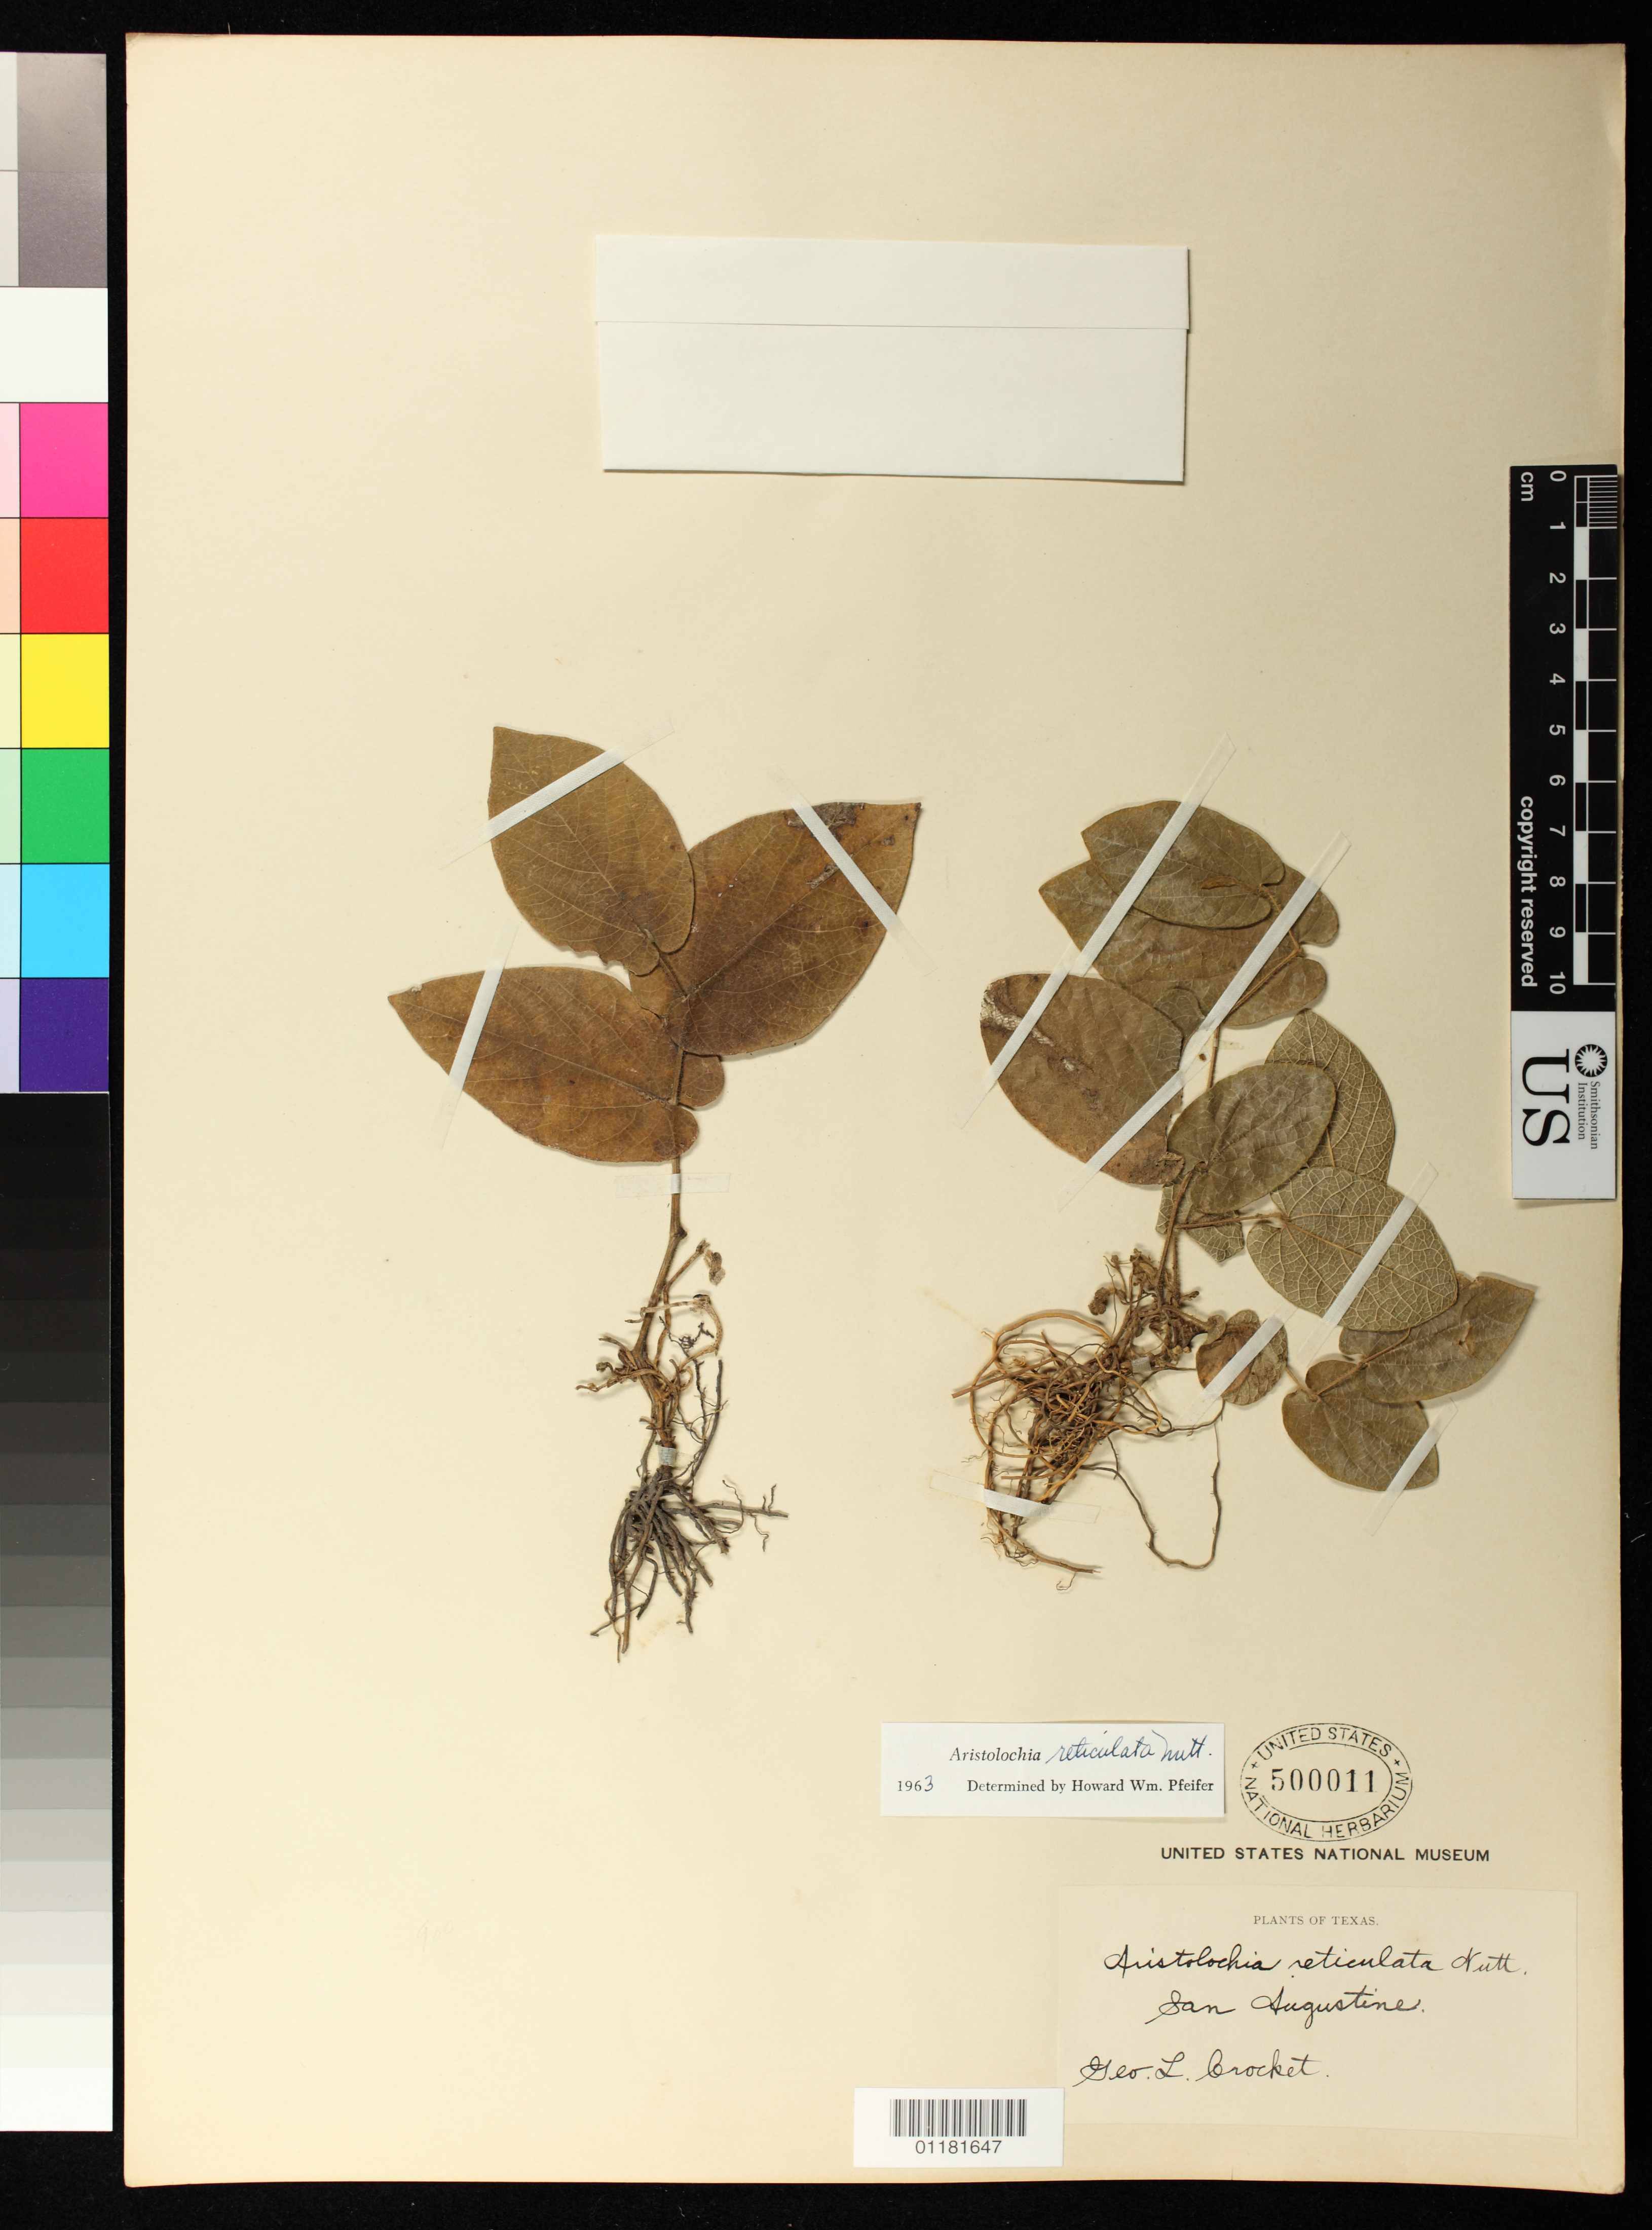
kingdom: Plantae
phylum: Tracheophyta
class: Magnoliopsida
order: Piperales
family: Aristolochiaceae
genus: Aristolochia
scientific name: Aristolochia reticulata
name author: Nutt.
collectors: G. Crocket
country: United States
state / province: Texas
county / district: San Augustine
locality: San Augustine.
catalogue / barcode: US 500011